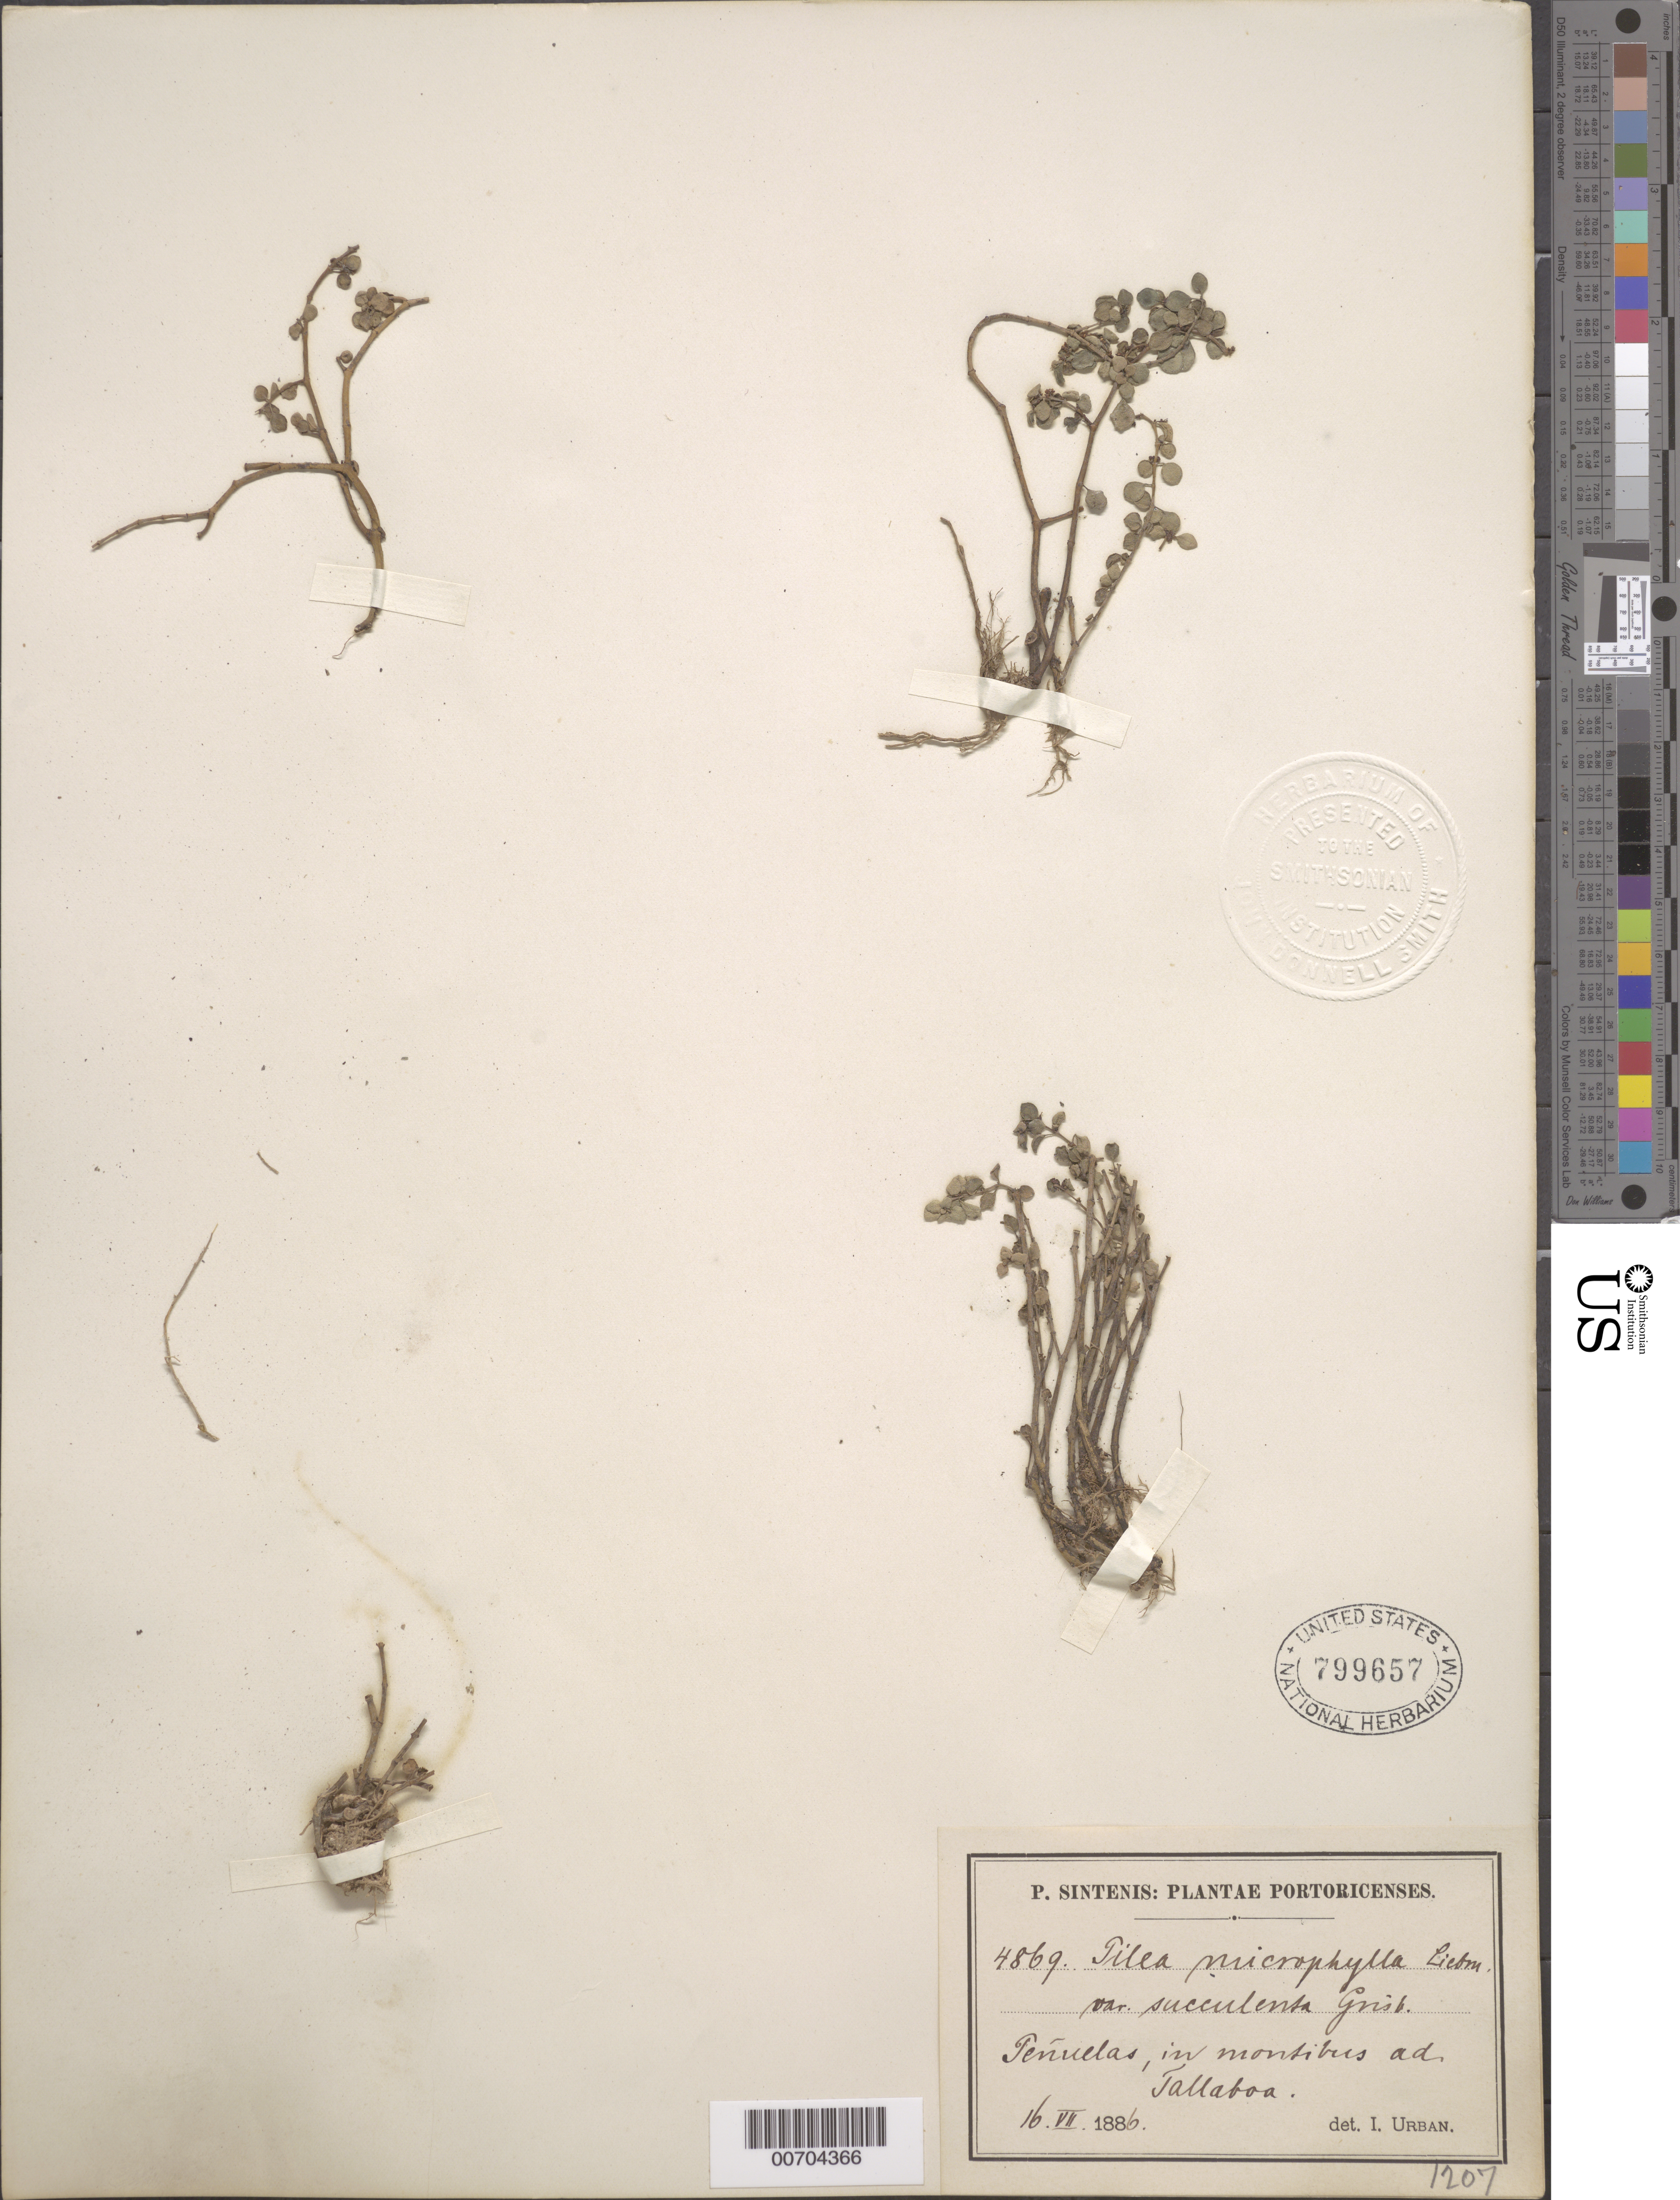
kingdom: Plantae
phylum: Tracheophyta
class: Magnoliopsida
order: Rosales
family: Urticaceae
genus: Pilea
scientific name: Pilea microphylla var. succulenta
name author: Griseb.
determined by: Urban, Ignatz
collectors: P. Sintenis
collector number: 4869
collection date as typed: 16 Jul 1886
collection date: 1886-07-16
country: Puerto Rico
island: Greater Antilles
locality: Peñuelas, in montibus ad Tallaboa.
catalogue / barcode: US 799657